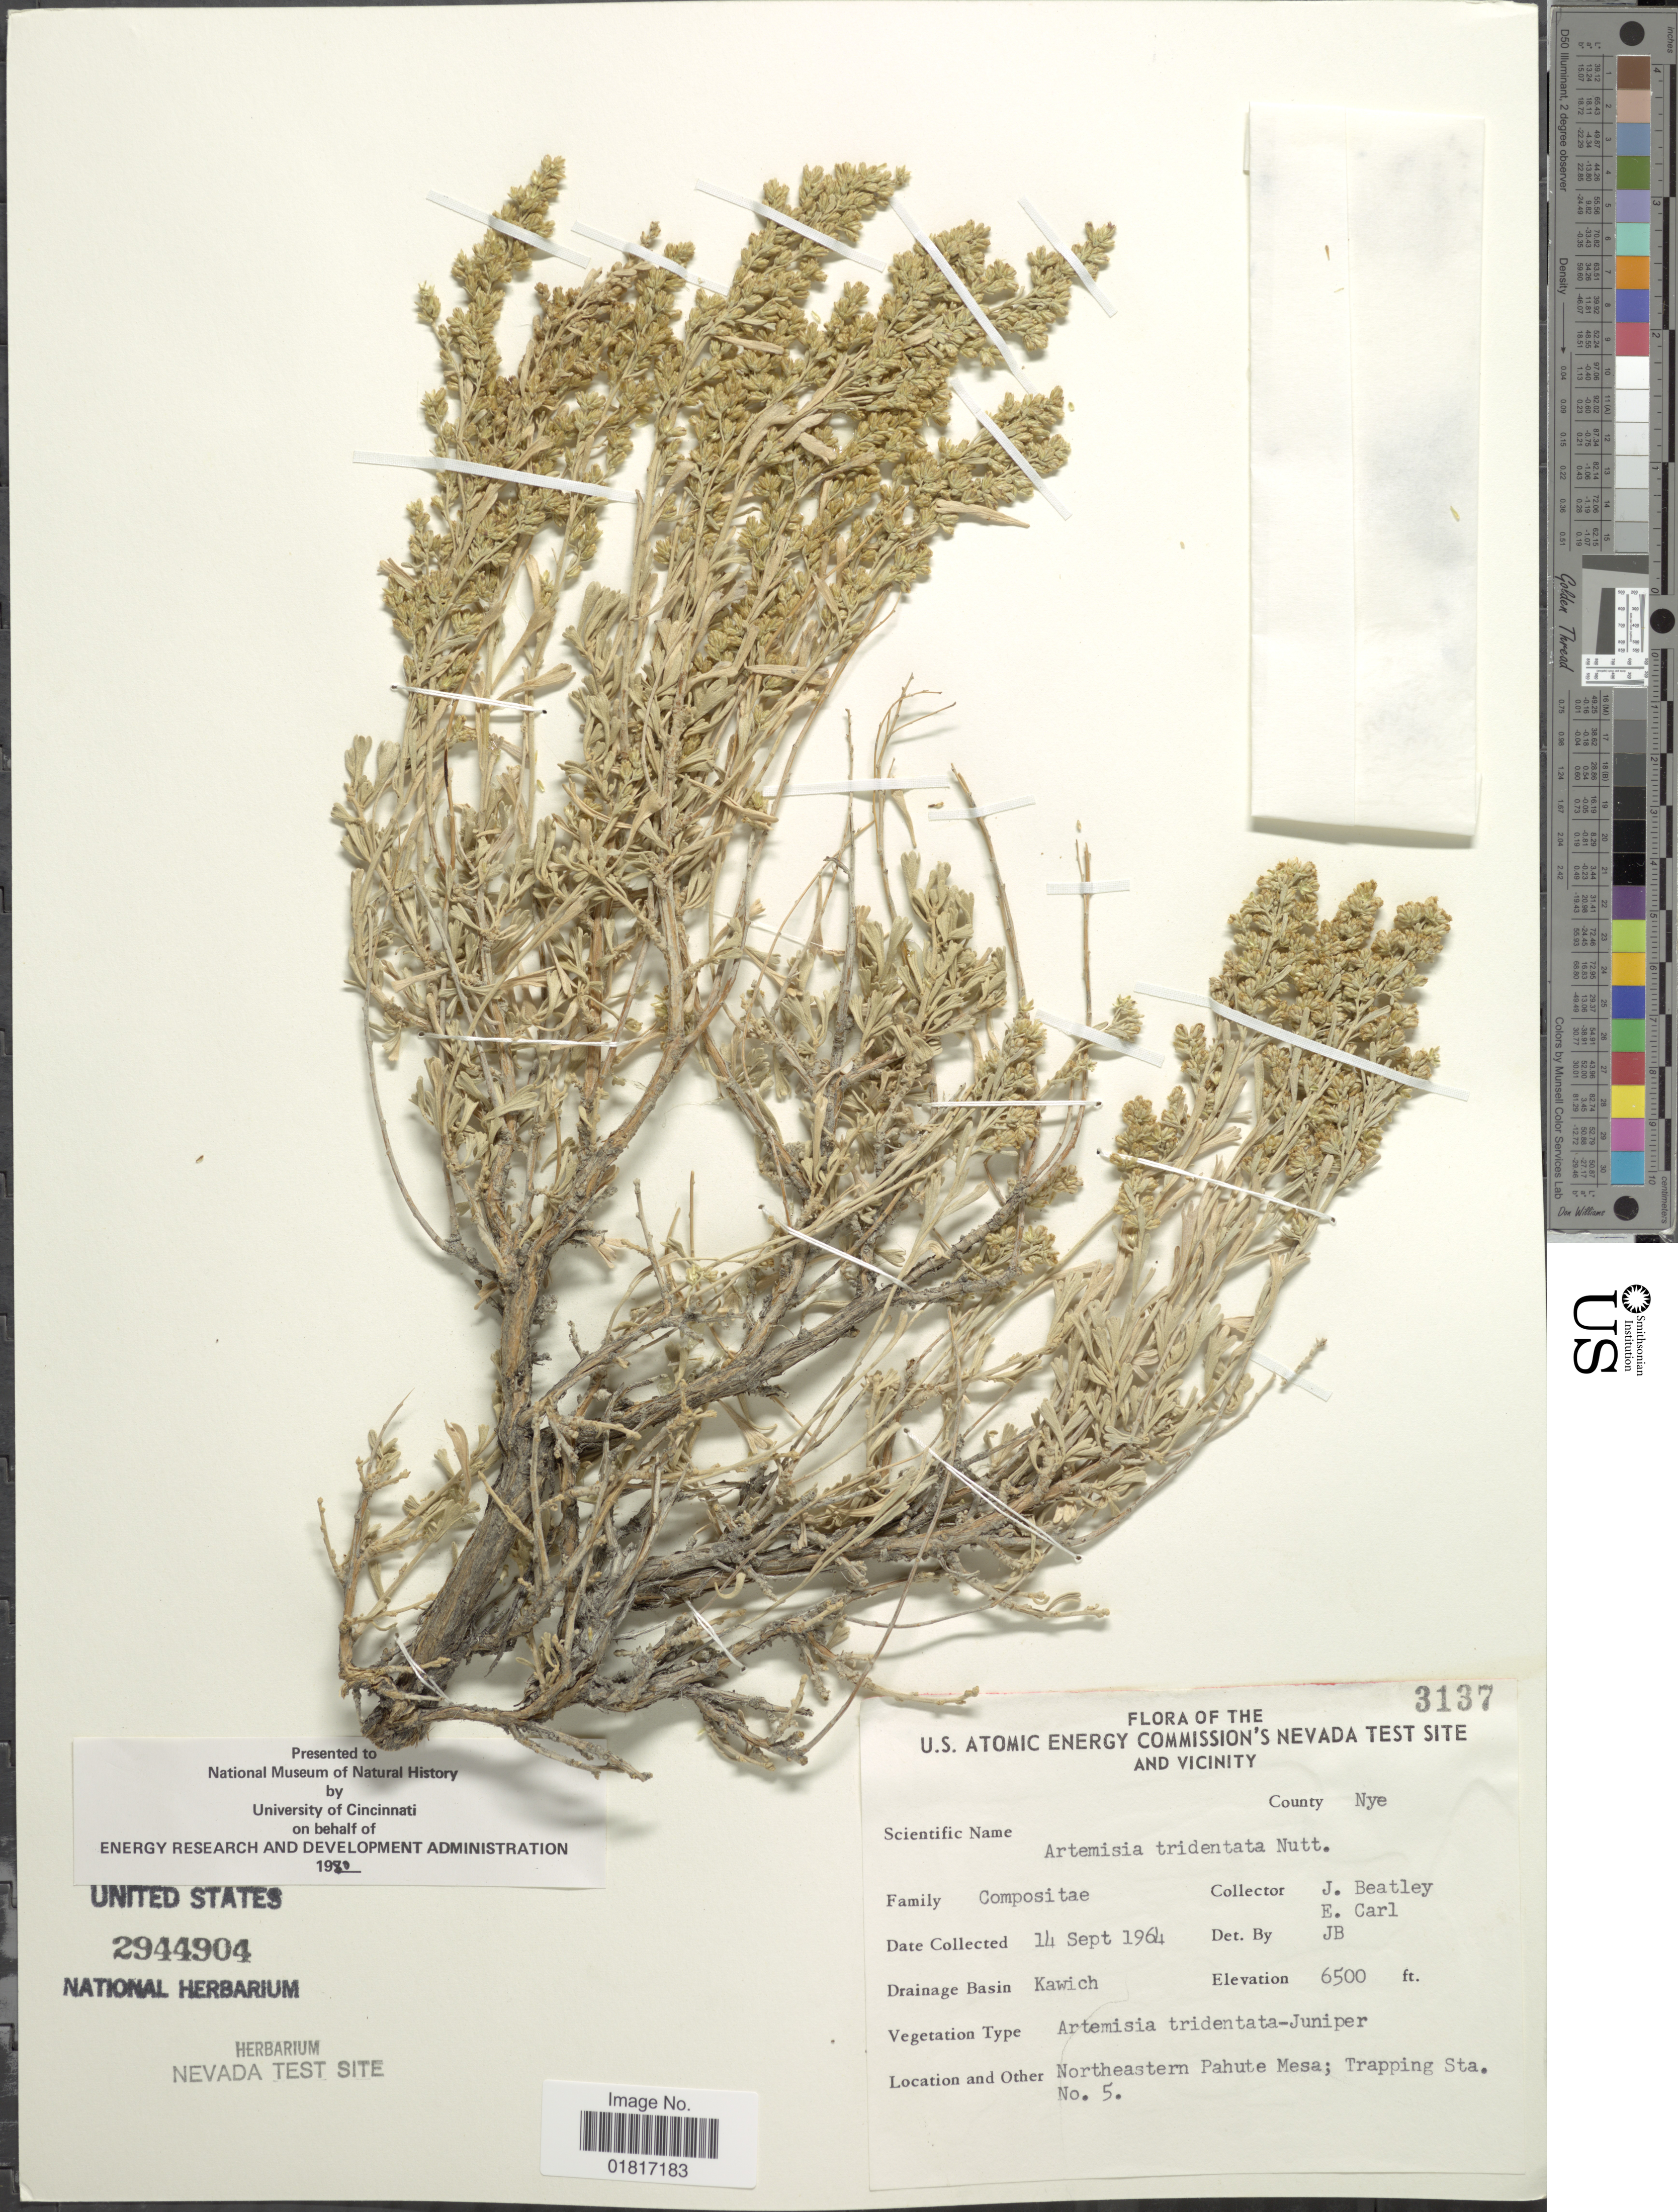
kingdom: Plantae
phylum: Tracheophyta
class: Magnoliopsida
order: Asterales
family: Asteraceae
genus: Artemisia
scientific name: Artemisia tridentata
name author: Nutt.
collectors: J. C. Beatley & E. Carl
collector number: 3137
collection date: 1964-09-14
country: United States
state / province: Nevada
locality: U.S. Atomic Energy Commision's Nevada Test Site and Vicinity, County Nye, Drainage Basin Kawich, Northeastern Pahute Mesa; Trappings Sta. No. 5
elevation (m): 1981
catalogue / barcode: US 2944904